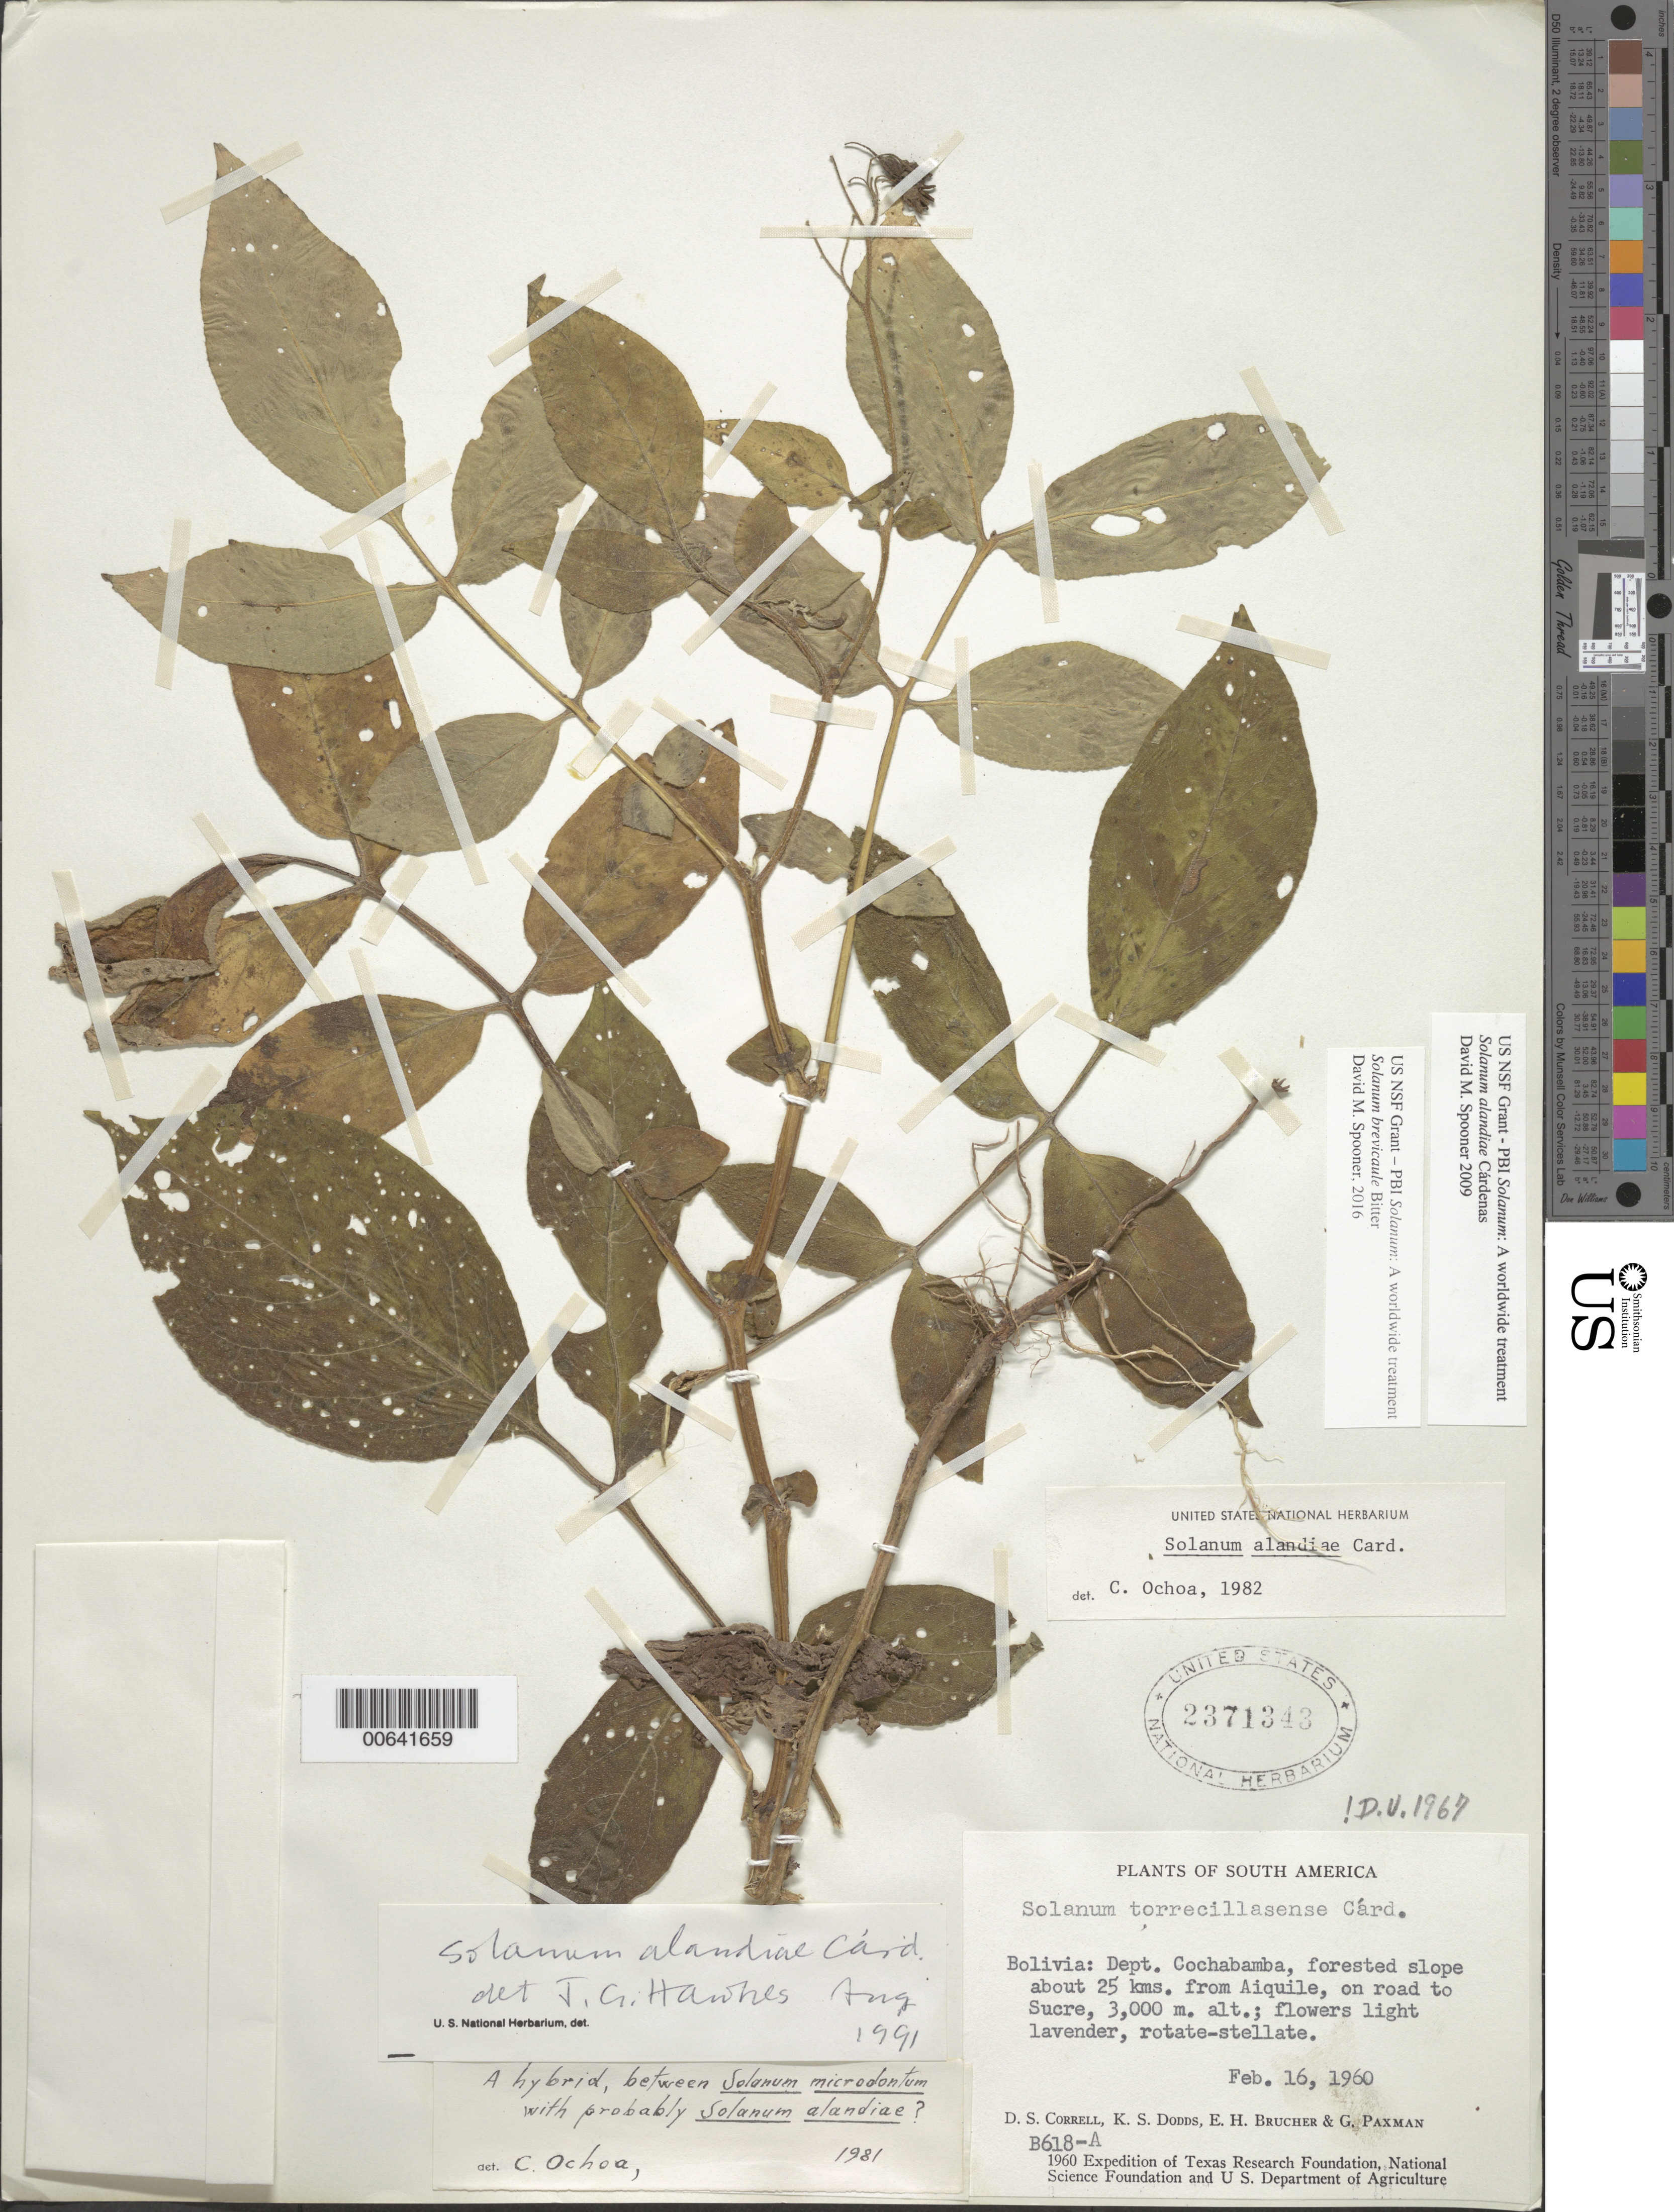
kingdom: Plantae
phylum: Tracheophyta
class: Magnoliopsida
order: Solanales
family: Solanaceae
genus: Solanum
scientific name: Solanum alandiae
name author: Cárdenas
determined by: Ochoa, C. M.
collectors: D. S. Correll, K. Dodds, E. Bruche & G. Paxman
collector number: B 618-A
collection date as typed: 16 Feb 1960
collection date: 1960-02-16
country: Bolivia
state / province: Cochabamba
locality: Laderas a 25 km de Aiquile, en ruta a Sucre.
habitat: Bosque de laderas.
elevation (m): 3000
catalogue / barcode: US 2371343